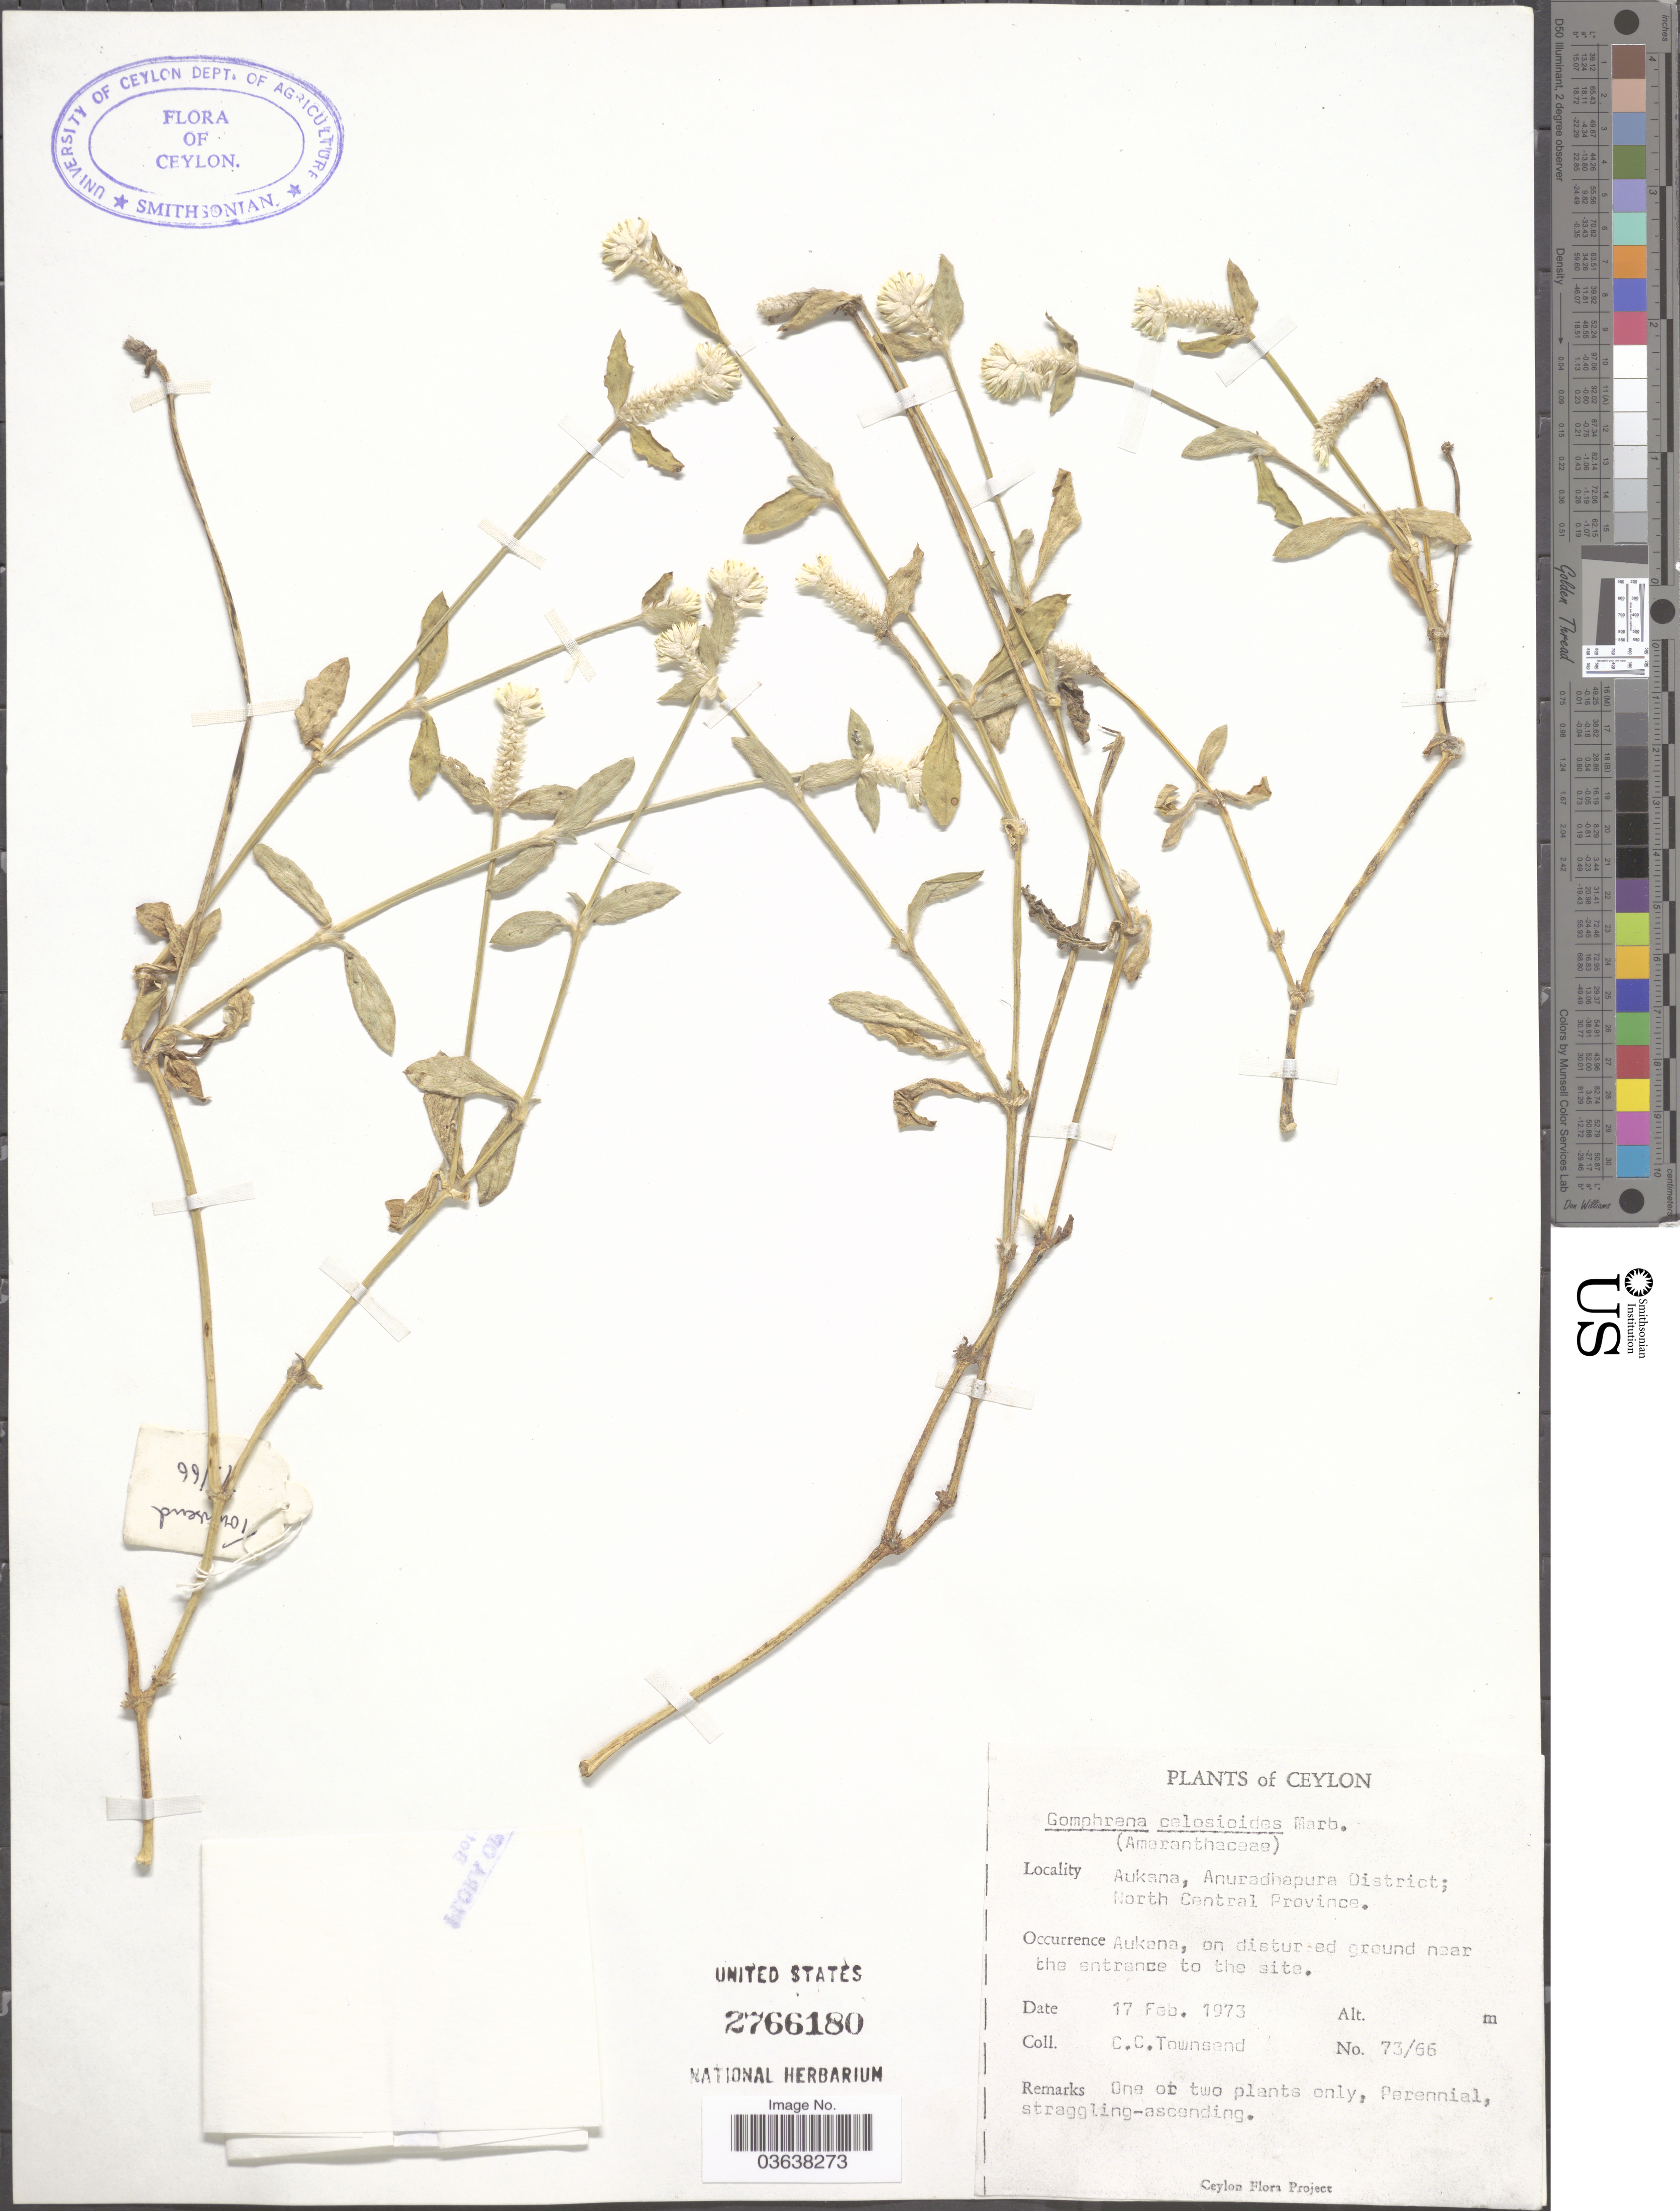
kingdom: Plantae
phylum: Tracheophyta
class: Magnoliopsida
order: Caryophyllales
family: Amaranthaceae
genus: Gomphrena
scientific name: Gomphrena celosioides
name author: Mart.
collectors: C. C. Townsend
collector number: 73/66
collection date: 1973-02-17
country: Sri Lanka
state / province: North Central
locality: Ceylon. Aukama, Anuradhapura District. Near the entrance to the site.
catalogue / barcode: US 2766180